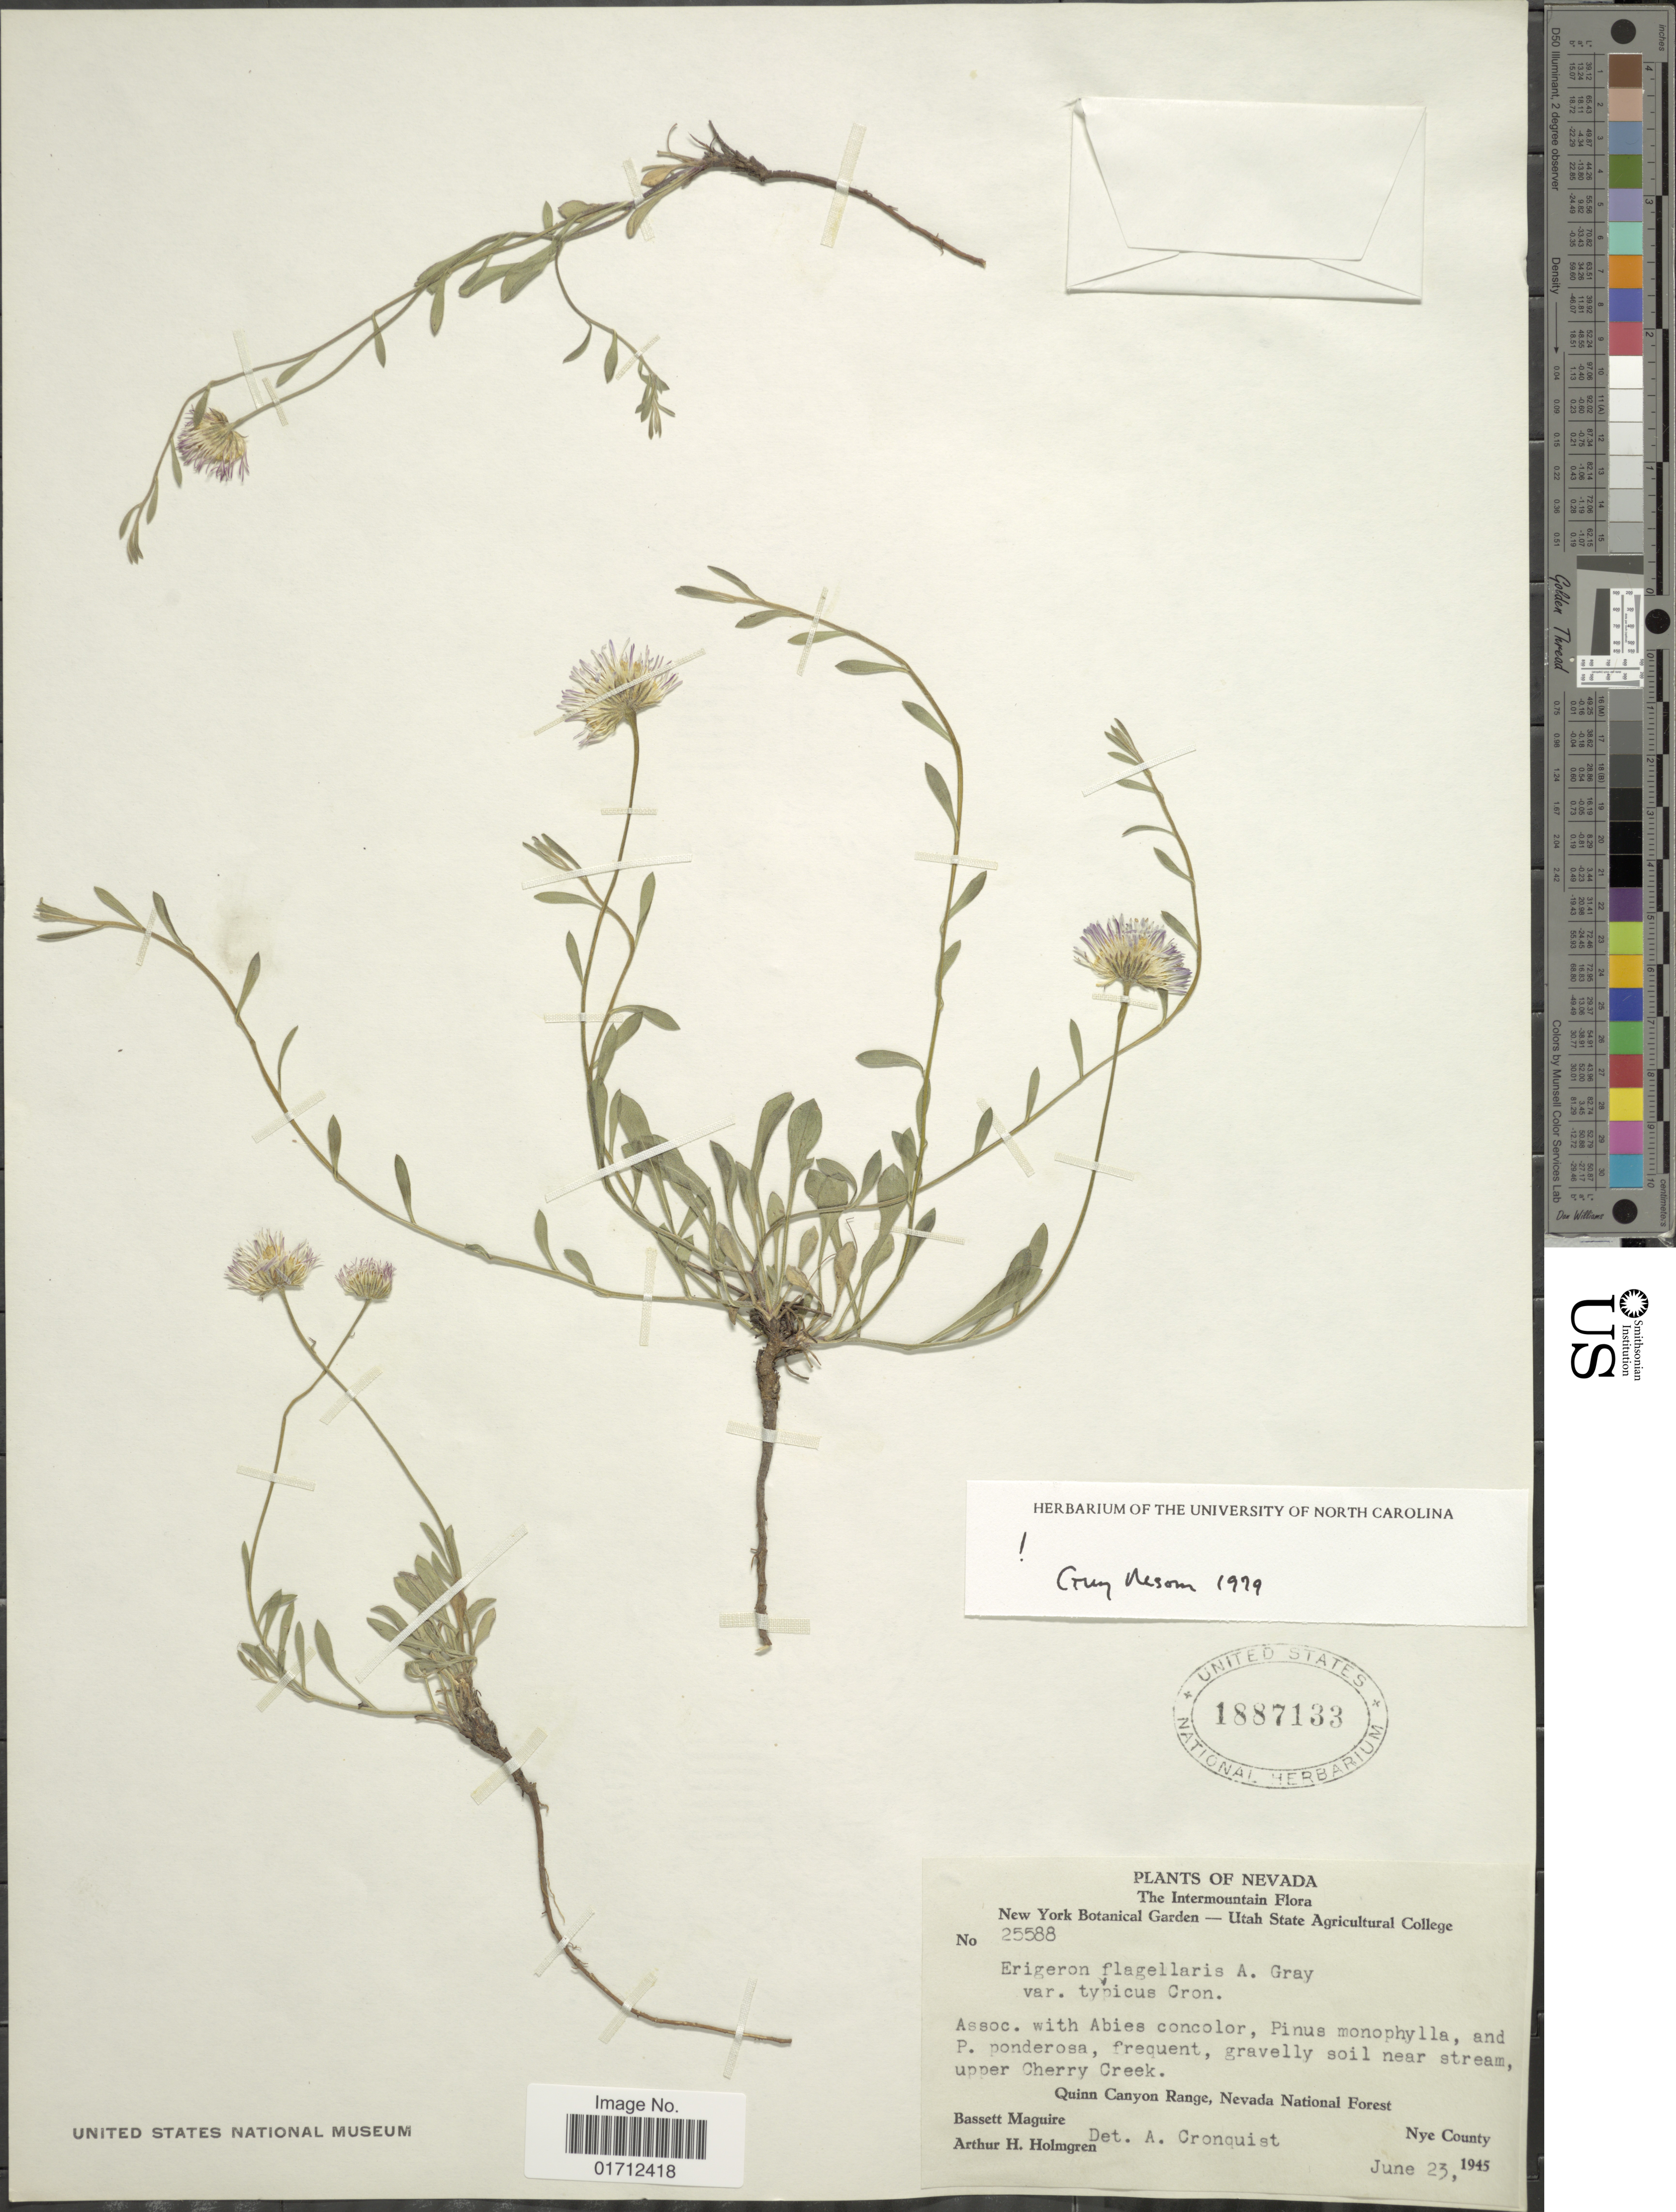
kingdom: Plantae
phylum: Tracheophyta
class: Magnoliopsida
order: Asterales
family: Asteraceae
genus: Erigeron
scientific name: Erigeron flagellaris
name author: A. Gray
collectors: B. Maguire & A. H. Holmgren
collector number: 25588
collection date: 1945-06-23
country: United States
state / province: Nevada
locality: Near stream, upper Cherry Creek, Quinn Canyon Range, Nevada National Forest. Nye County.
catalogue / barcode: US 1887133